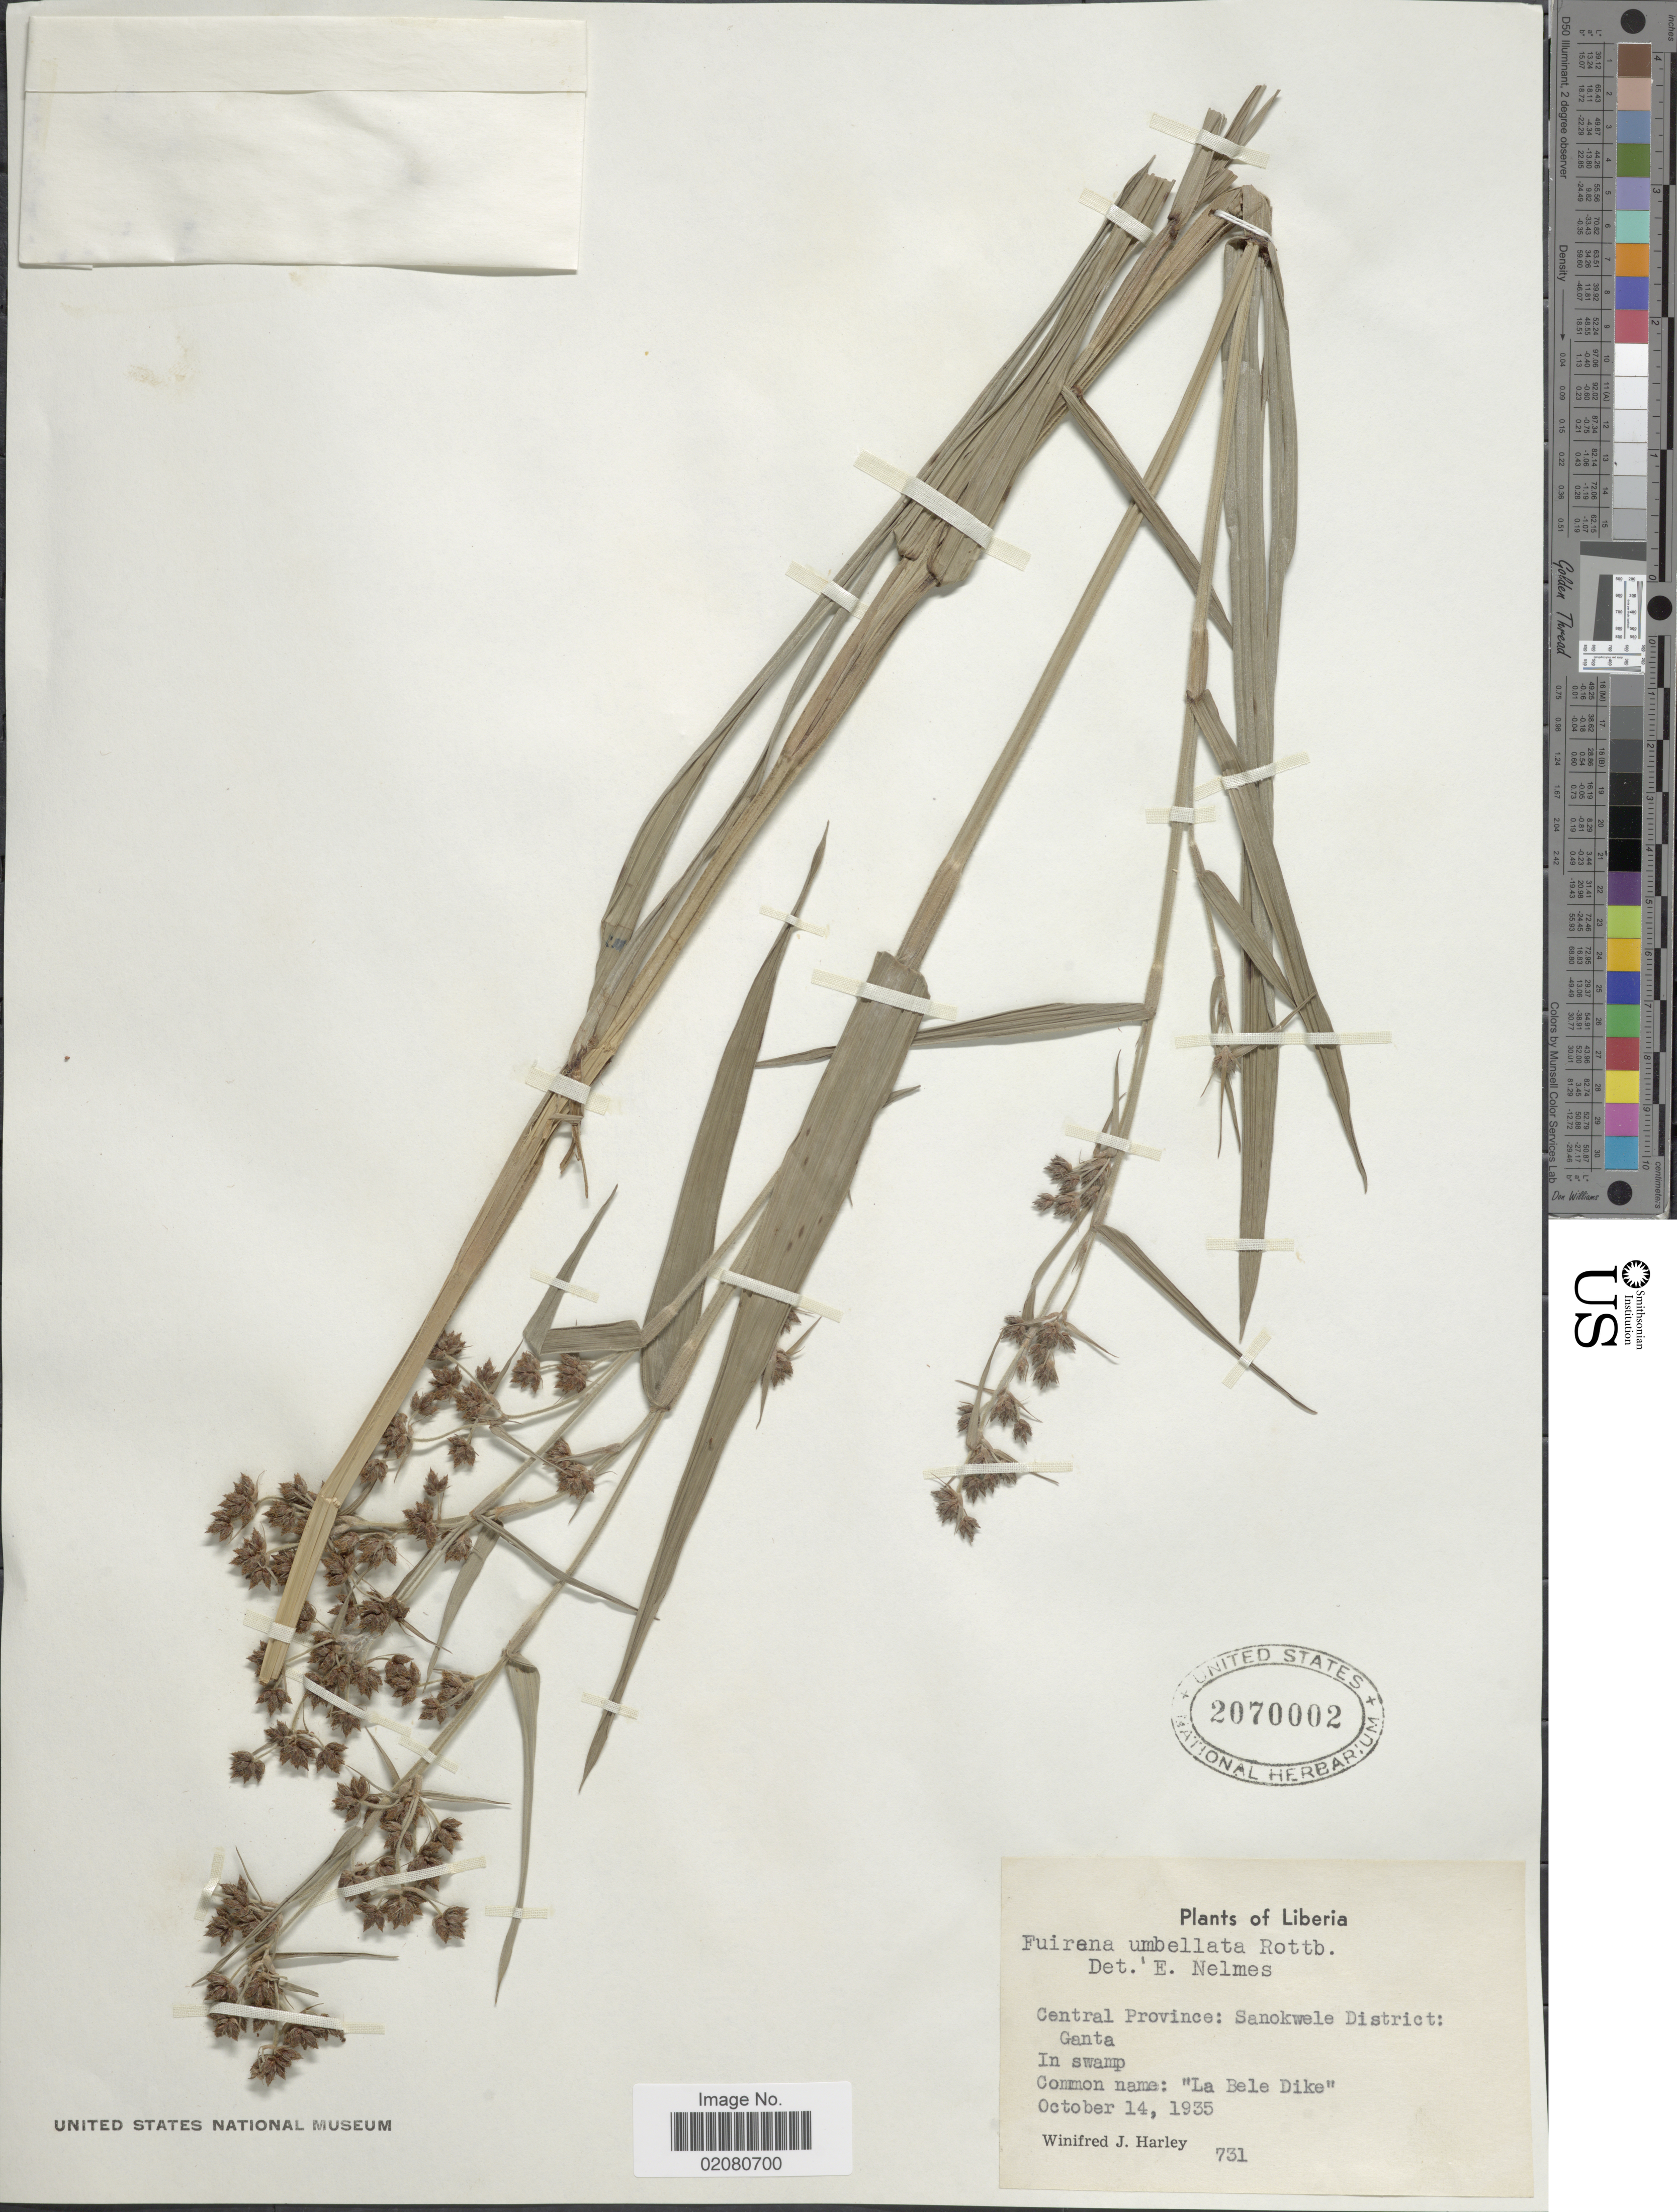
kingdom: Plantae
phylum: Tracheophyta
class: Liliopsida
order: Poales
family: Cyperaceae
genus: Fuirena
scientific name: Fuirena umbellata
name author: Rottb.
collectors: W. Harley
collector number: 731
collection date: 1935-10-14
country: Liberia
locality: Central Province: Sanokwele District Ganta.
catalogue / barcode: US 2070002